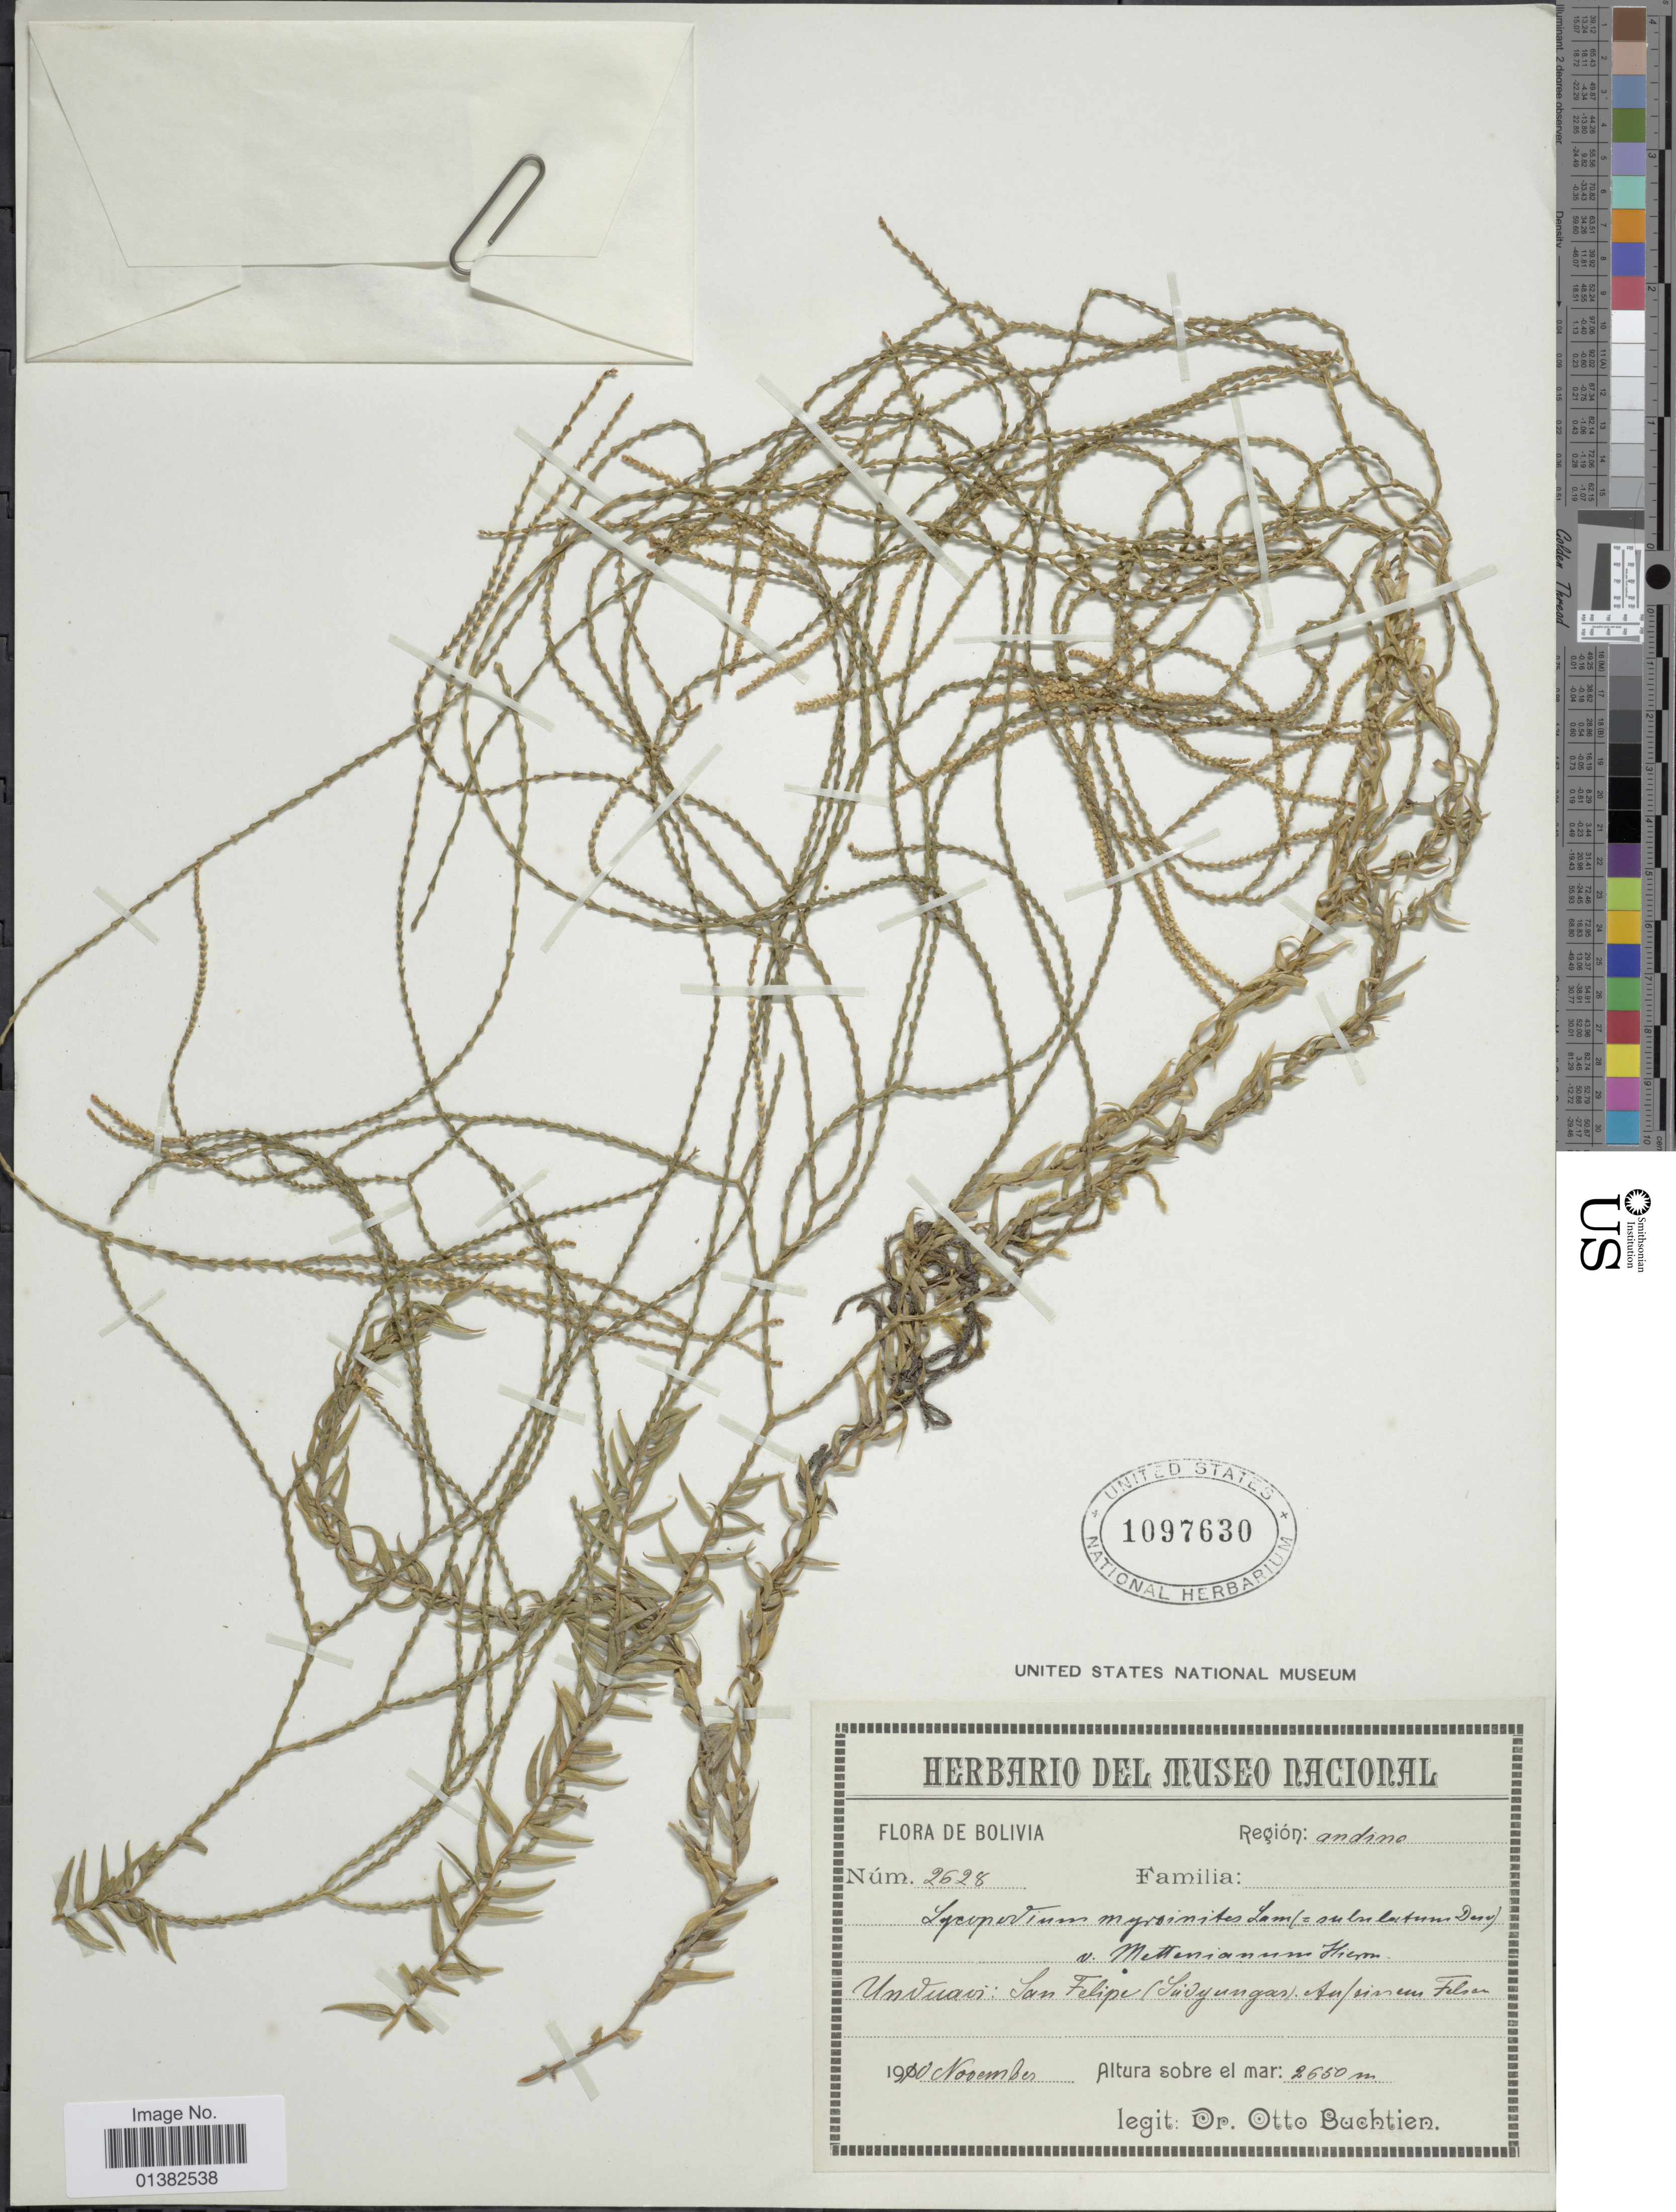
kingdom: Plantae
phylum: Tracheophyta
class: Lycopodiopsida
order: Lycopodiales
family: Lycopodiaceae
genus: Phlegmariurus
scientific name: Phlegmariurus phylicifolius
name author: (Desv. ex Poir.) B. Øllg.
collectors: O. Buchtien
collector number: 2628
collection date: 1910-11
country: Bolivia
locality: Región: andine, Unduavi: San Felipe (Sudyungas)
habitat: auf einem felsen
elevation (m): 2650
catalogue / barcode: US 1097630